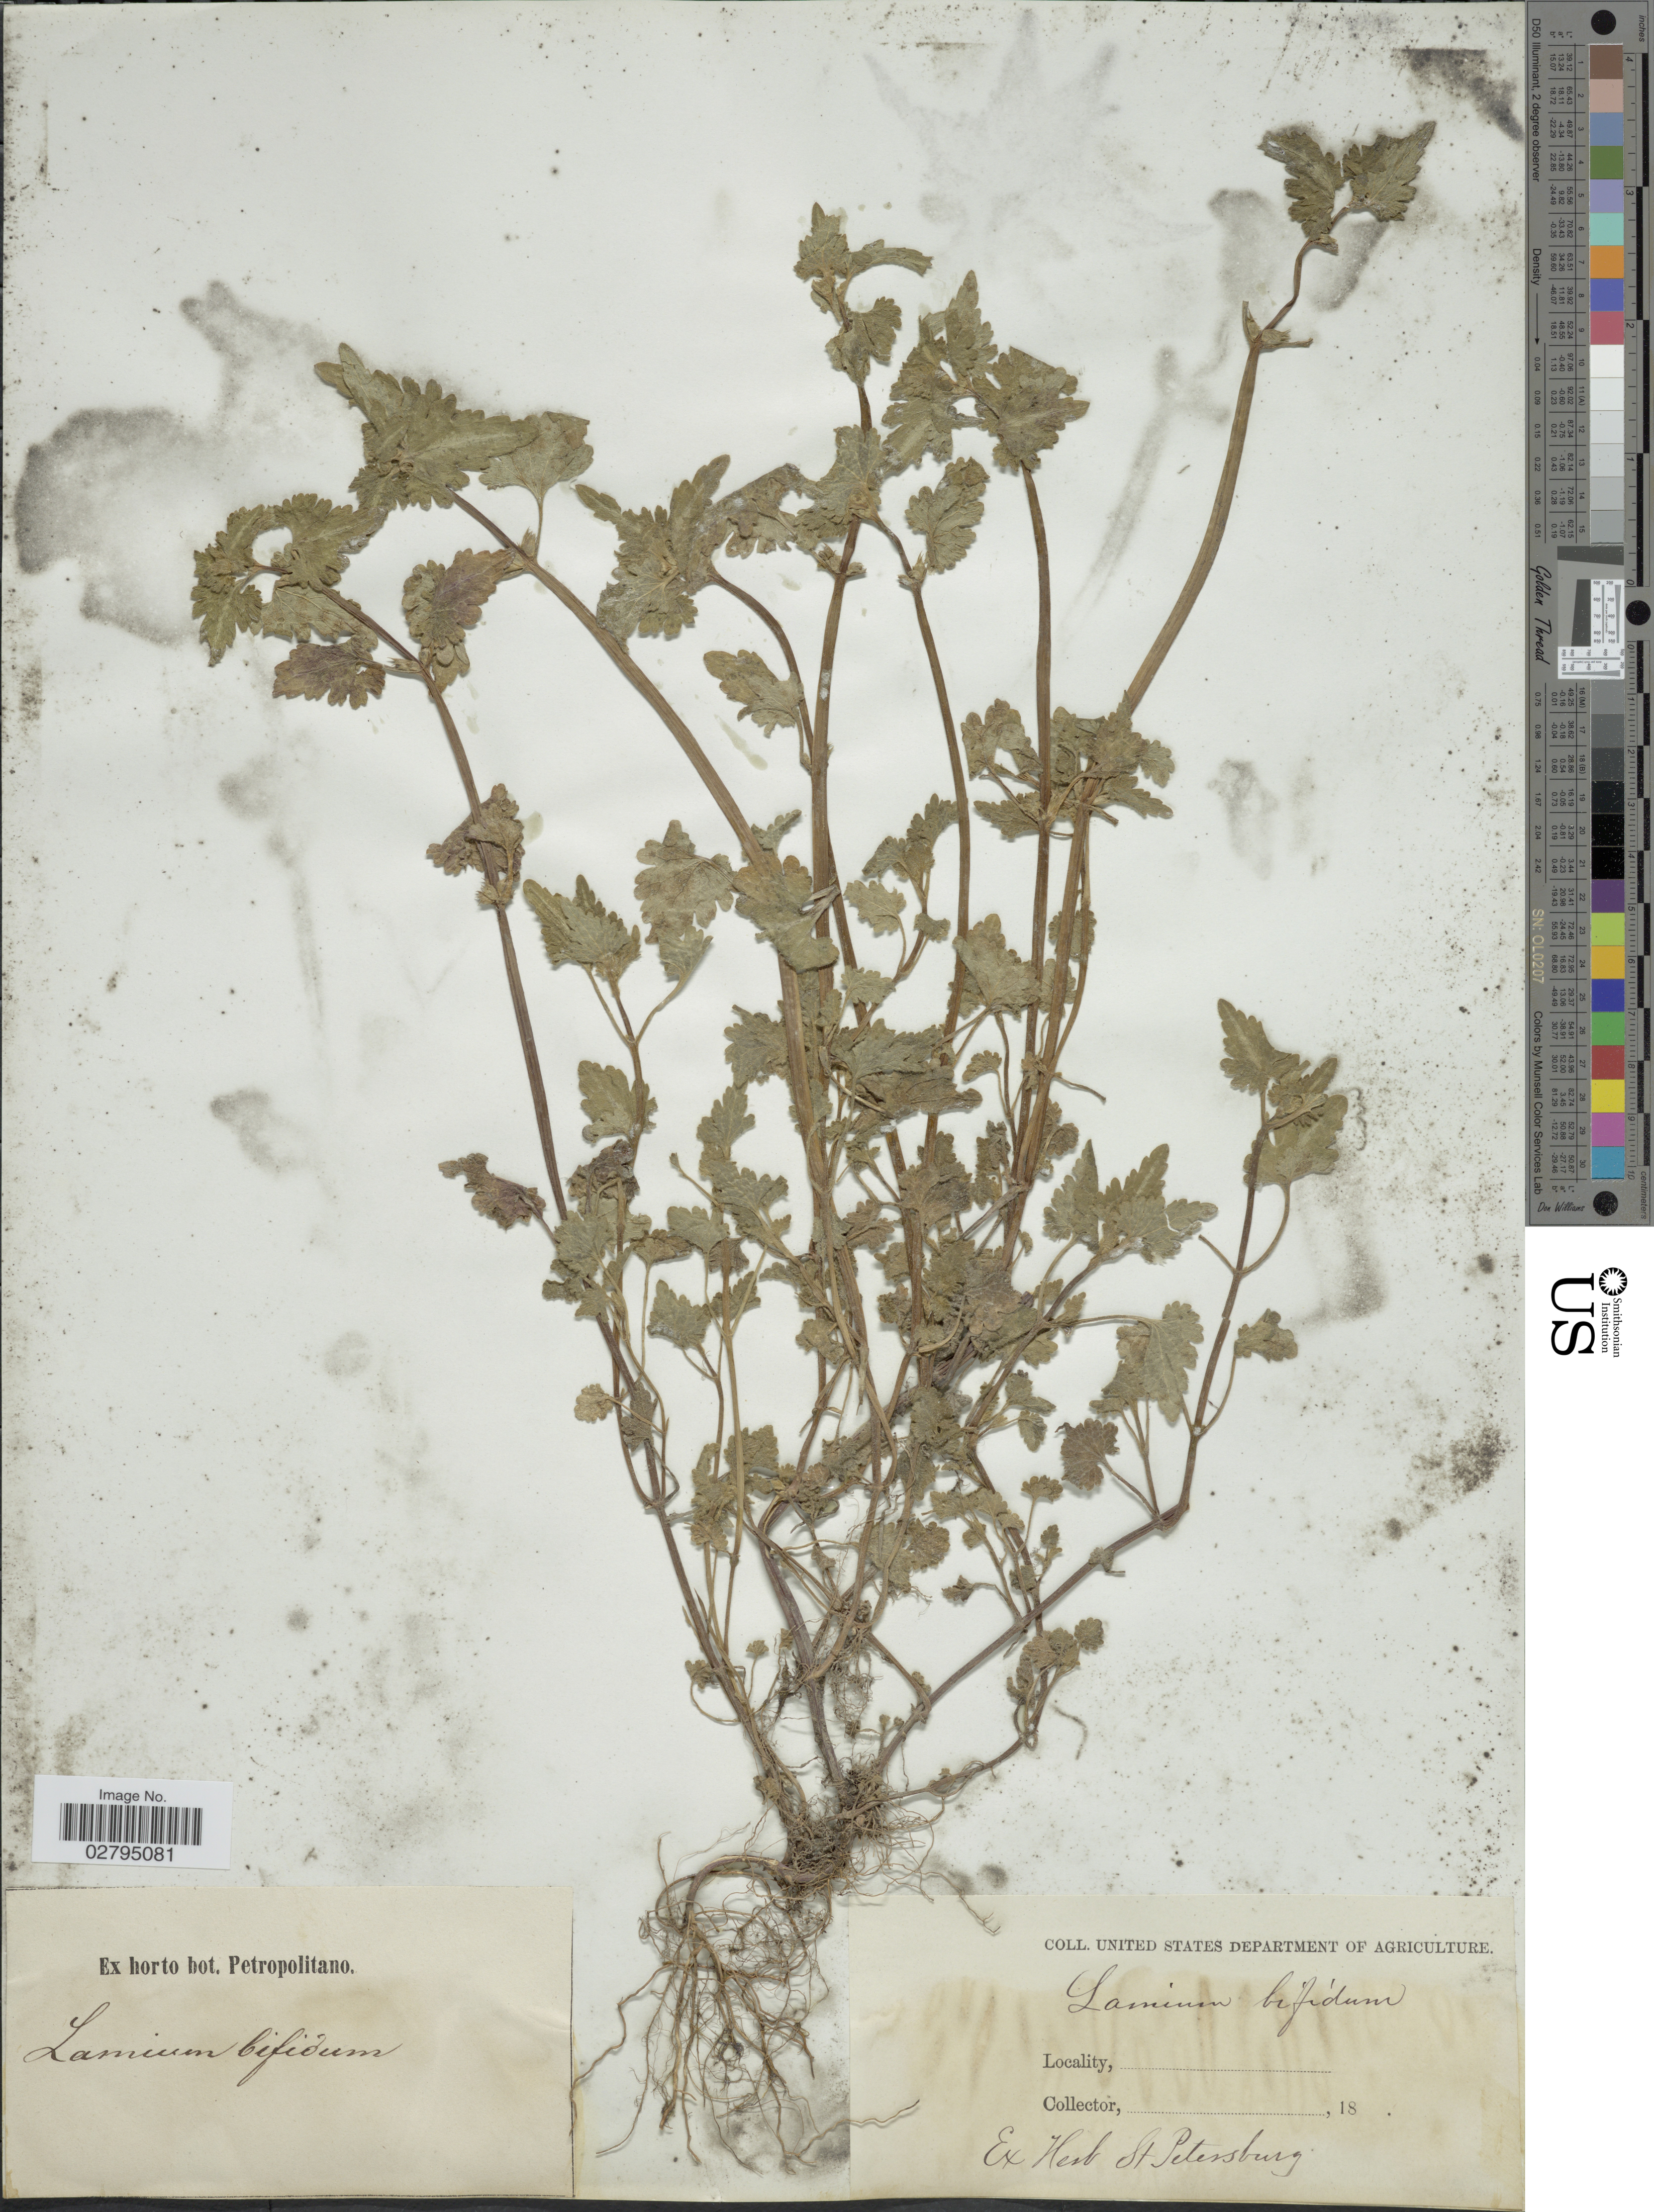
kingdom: Plantae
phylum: Tracheophyta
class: Magnoliopsida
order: Lamiales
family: Lamiaceae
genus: Lamium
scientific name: Lamium bifidum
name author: Cirillo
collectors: United States Department of Agriculture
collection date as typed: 18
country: Russian Federation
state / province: St. Petersburg